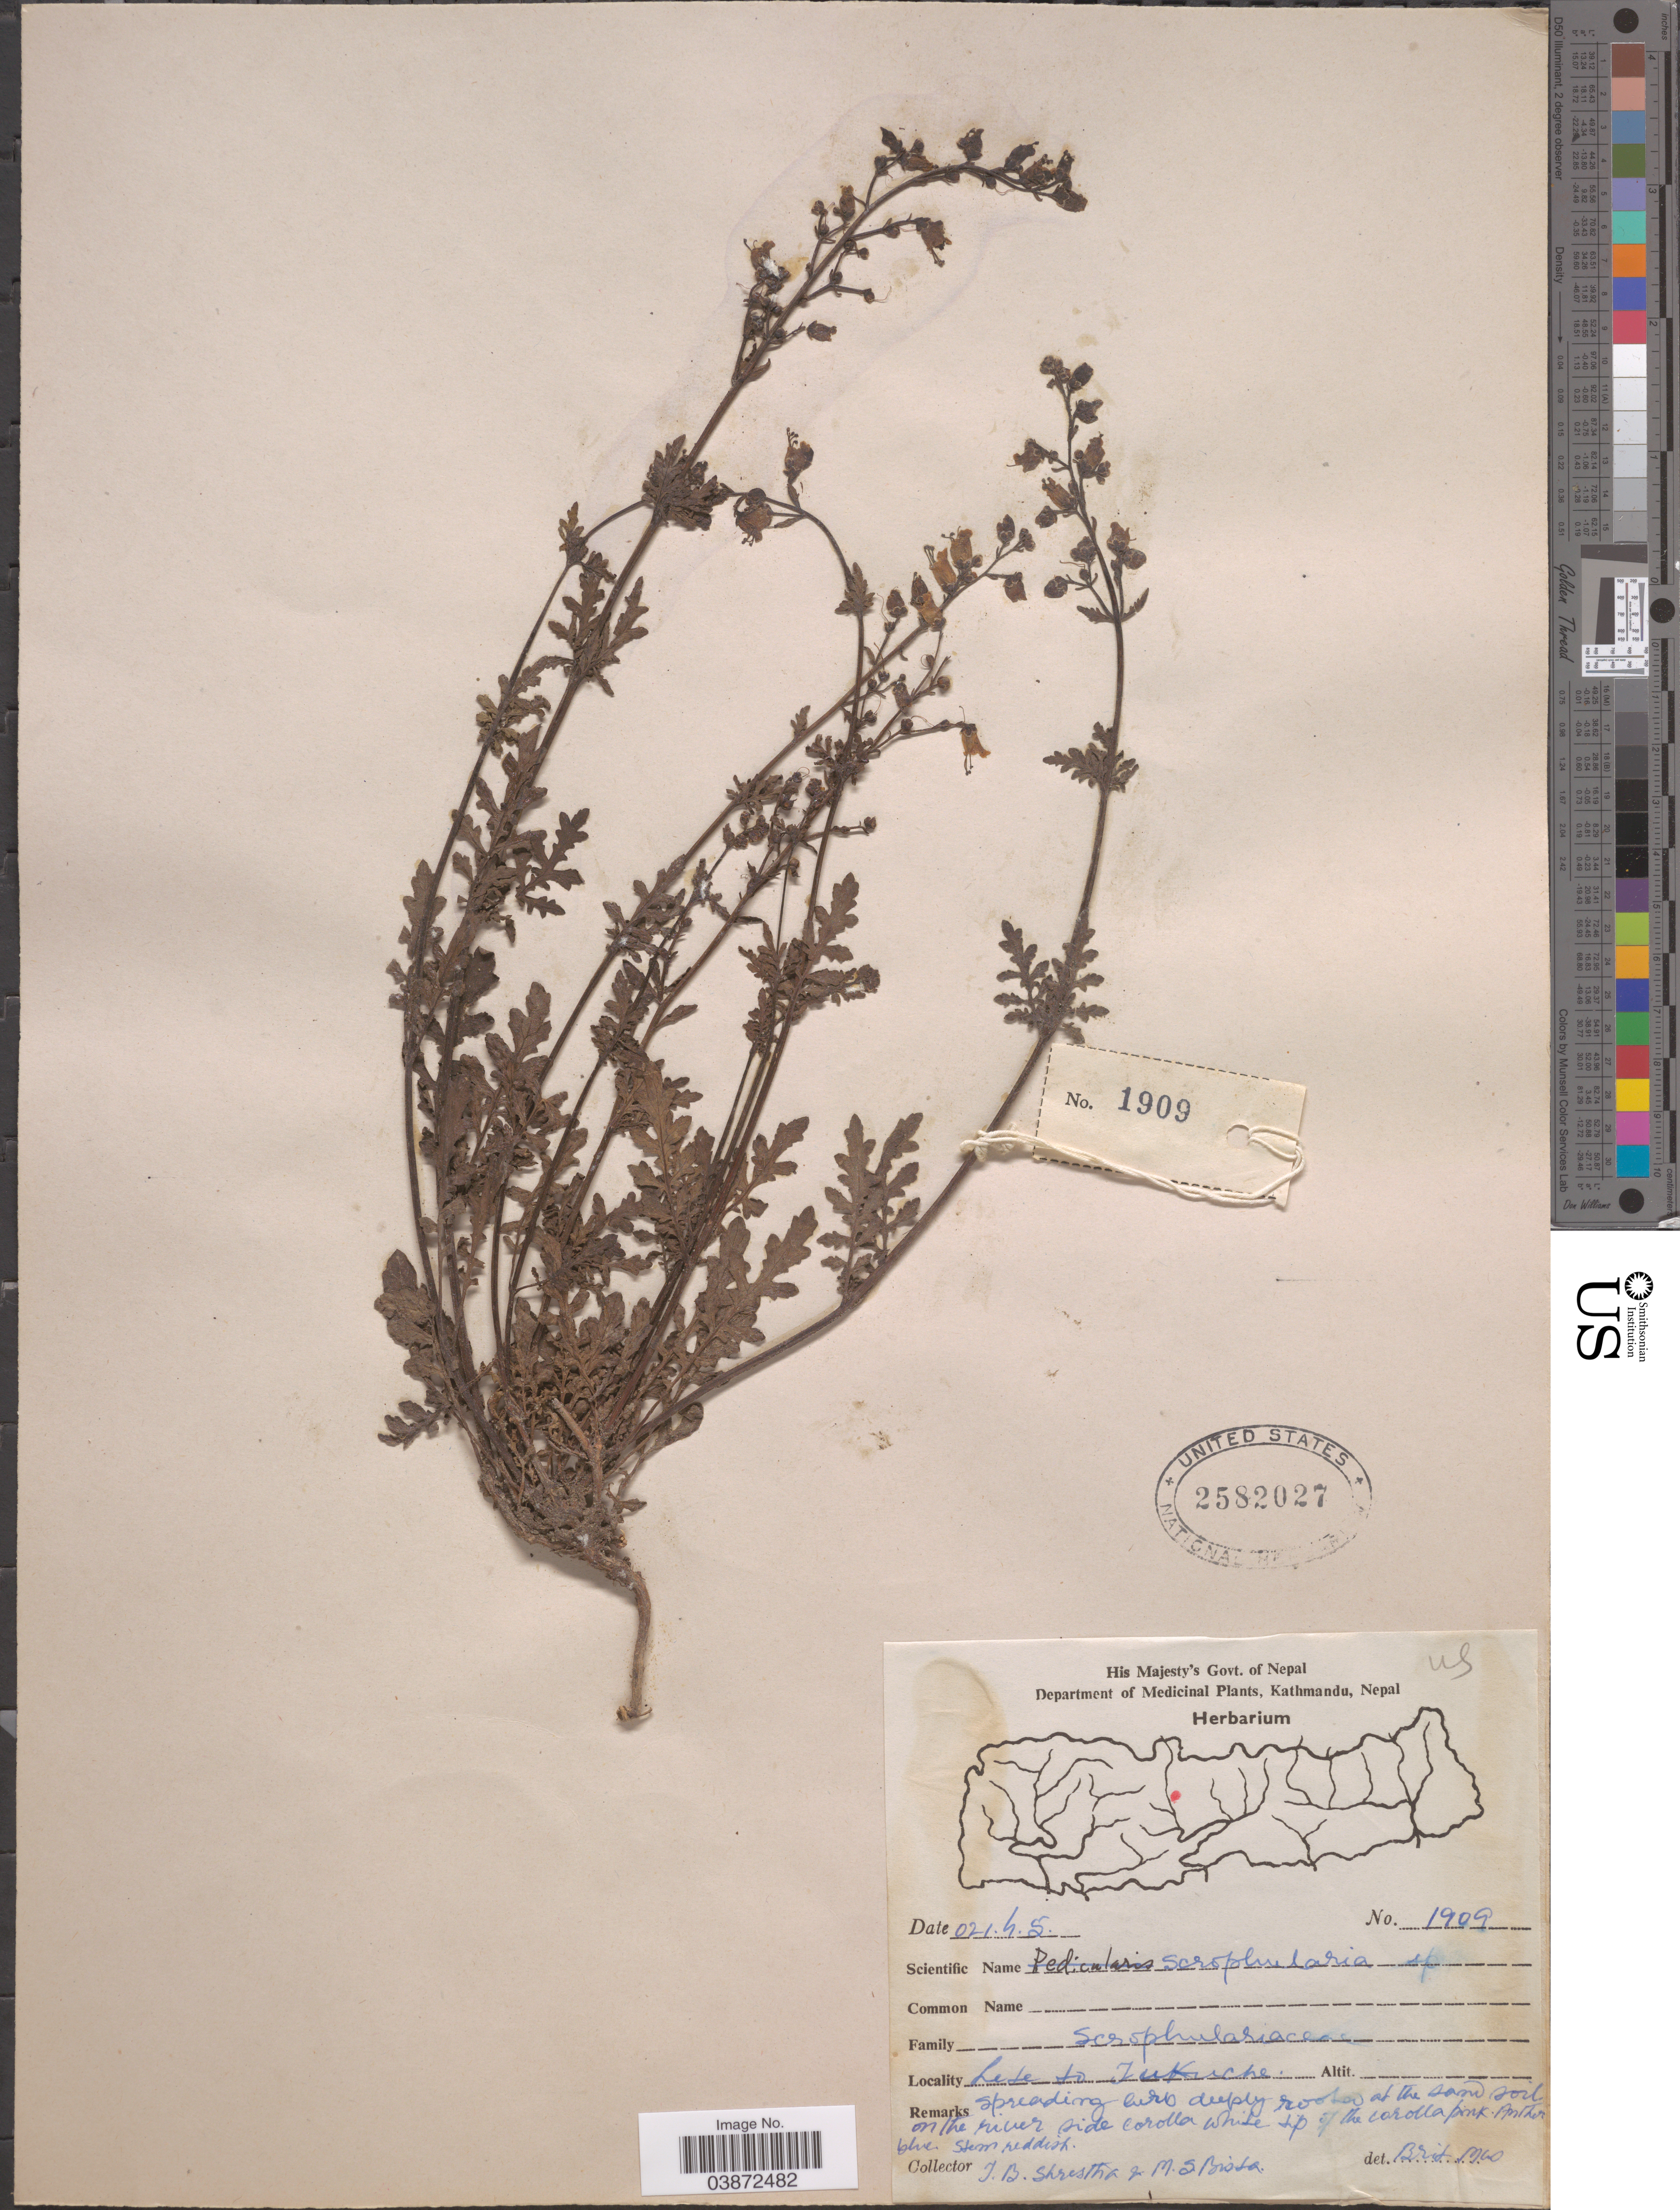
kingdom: Plantae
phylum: Tracheophyta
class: Magnoliopsida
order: Lamiales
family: Scrophulariaceae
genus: Scrophularia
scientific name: Scrophularia sp.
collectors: I. Shresta & M. Bista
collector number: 1909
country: Nepal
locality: Lete ti Kukuche.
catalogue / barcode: US 2582027